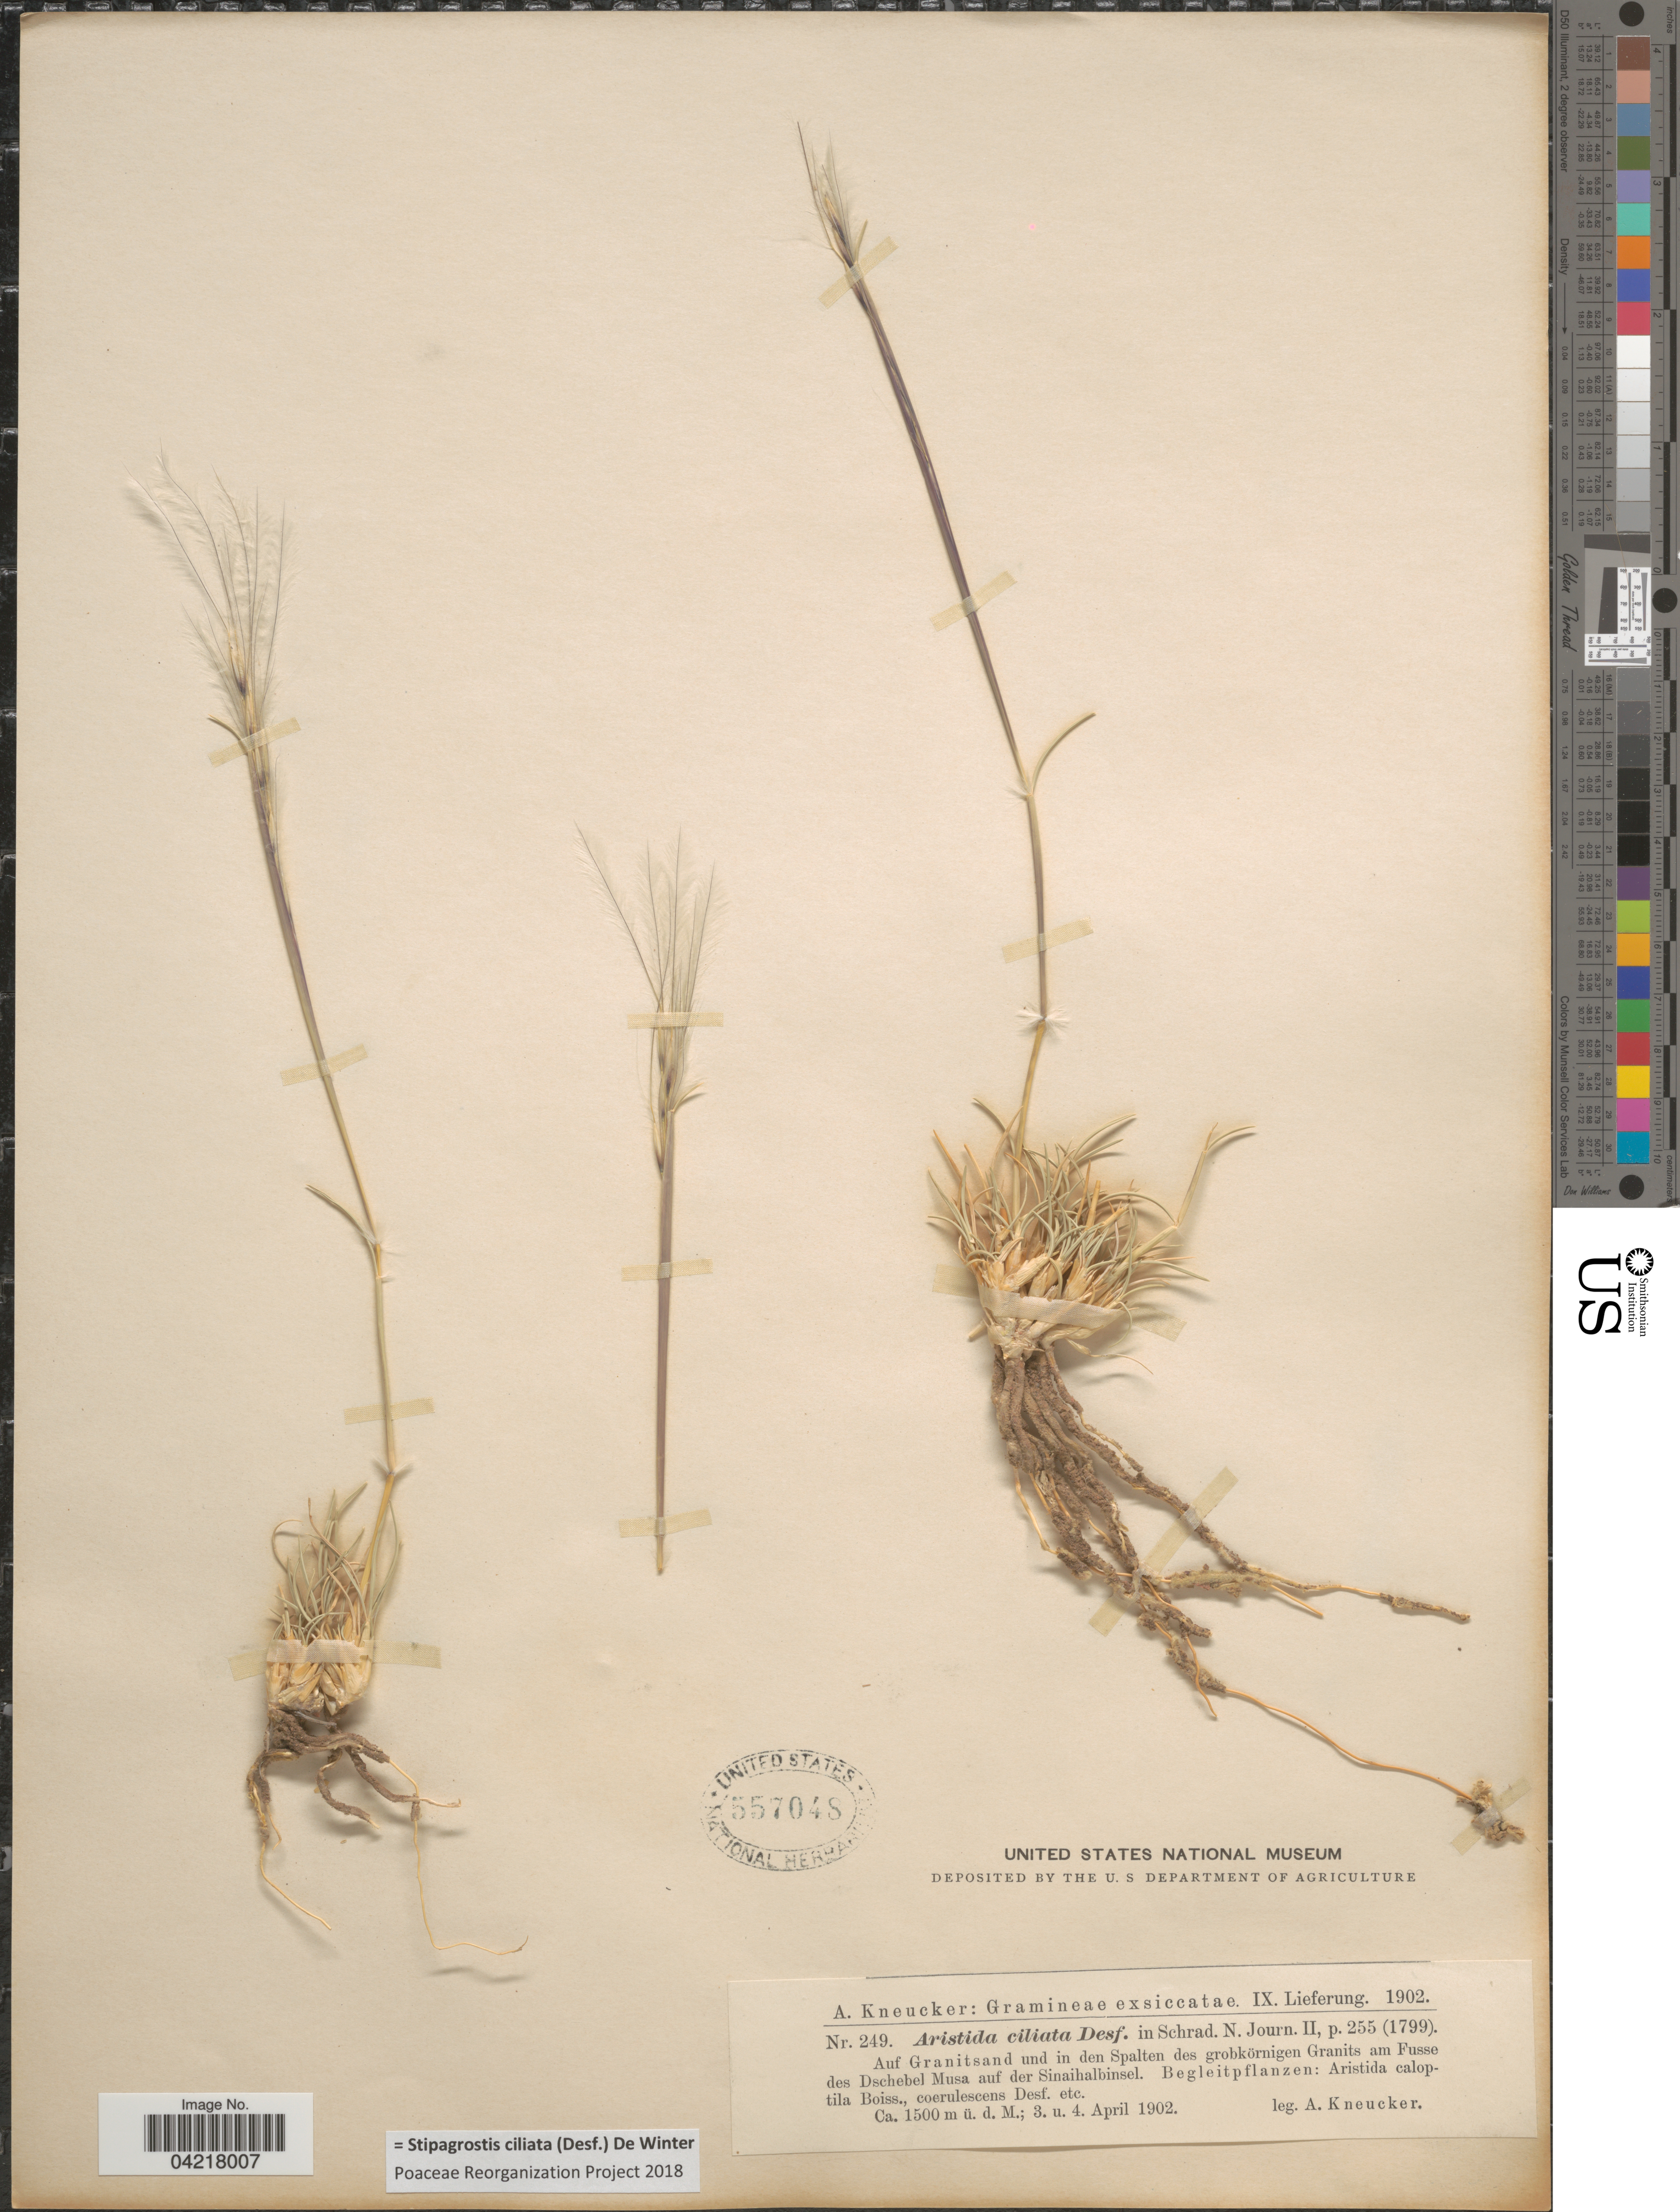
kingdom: Plantae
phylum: Tracheophyta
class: Liliopsida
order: Poales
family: Poaceae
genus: Stipagrostis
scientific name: Stipagrostis ciliata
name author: (Desf.) De Winter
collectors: A. Kneucker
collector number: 249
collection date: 1902-04-03/1902-04-04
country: Egypt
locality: Auf Granitsand und in den Spalten des grobkörnigen Granits am Fusse des Dschebel Musa auf der Sinaihalbinsel.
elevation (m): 1500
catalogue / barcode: US 557048